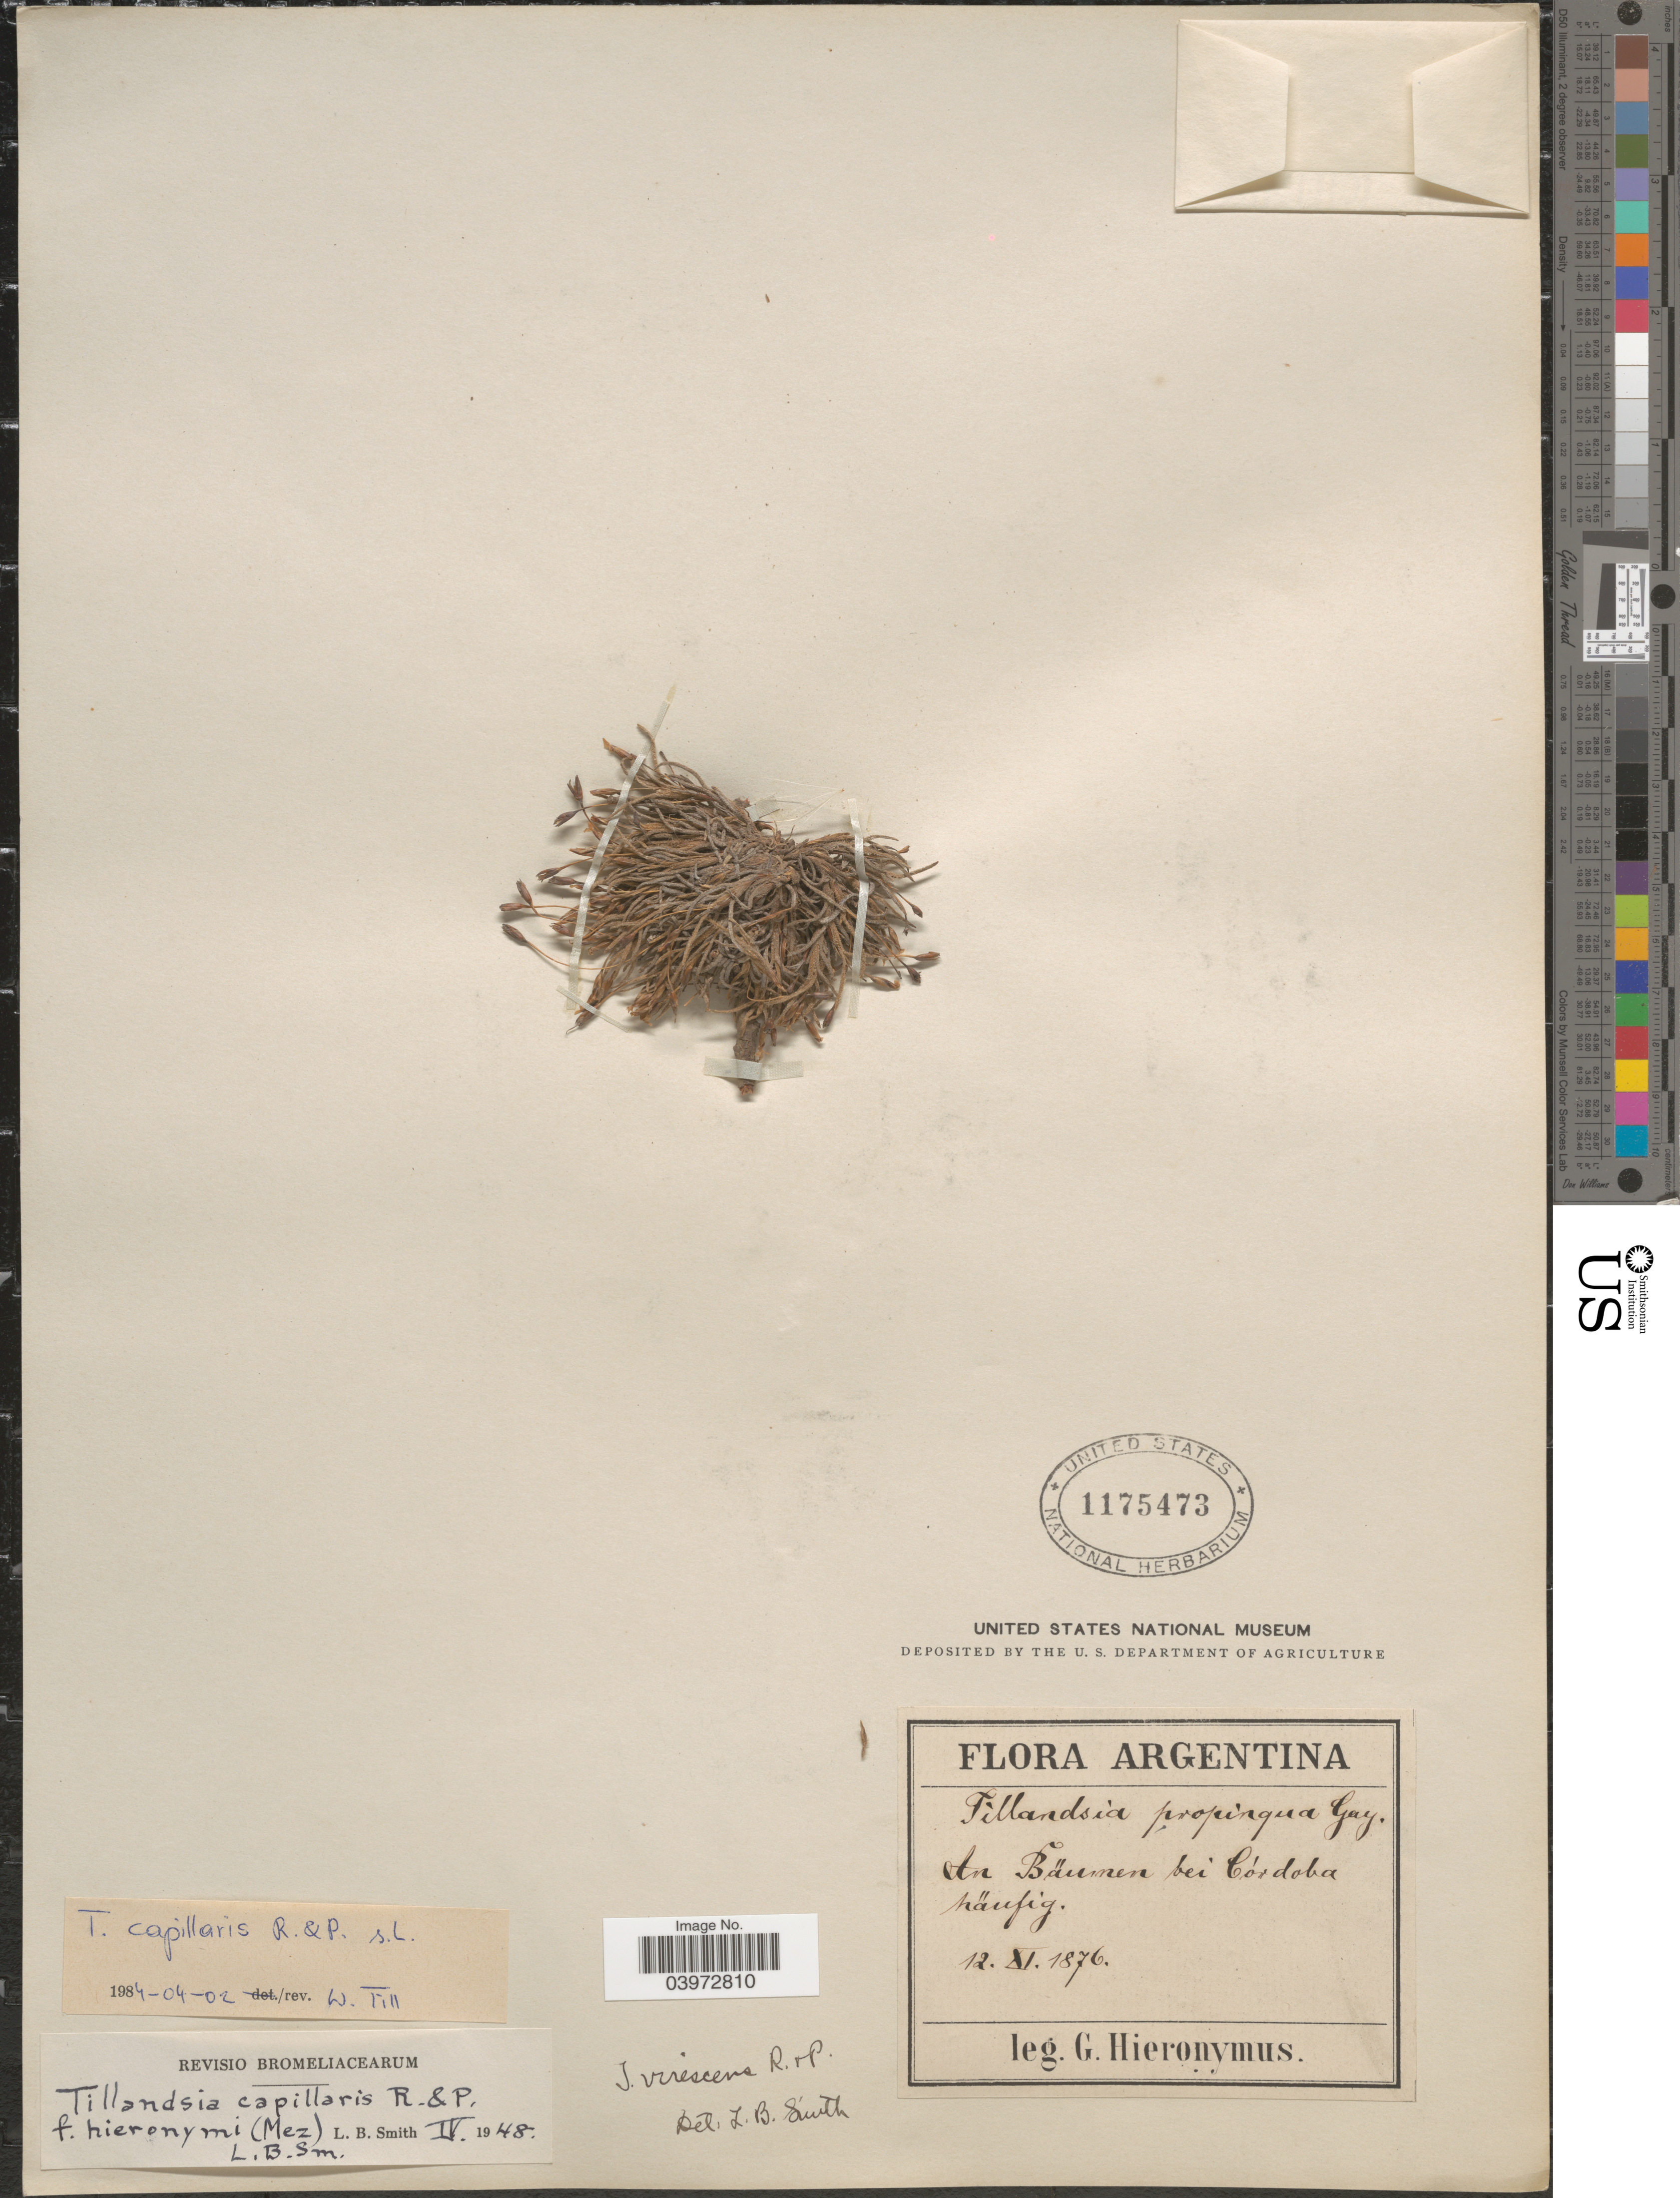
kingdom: Plantae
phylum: Tracheophyta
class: Liliopsida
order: Poales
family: Bromeliaceae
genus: Tillandsia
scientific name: Tillandsia capillaris f. hieronymii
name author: (Mez) L.B. Sm.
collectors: G. H. Hieronymus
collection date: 1876-11-12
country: Argentina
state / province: Cordoba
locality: An Bäumen bei Córdoba häufig.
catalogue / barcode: US 1175473